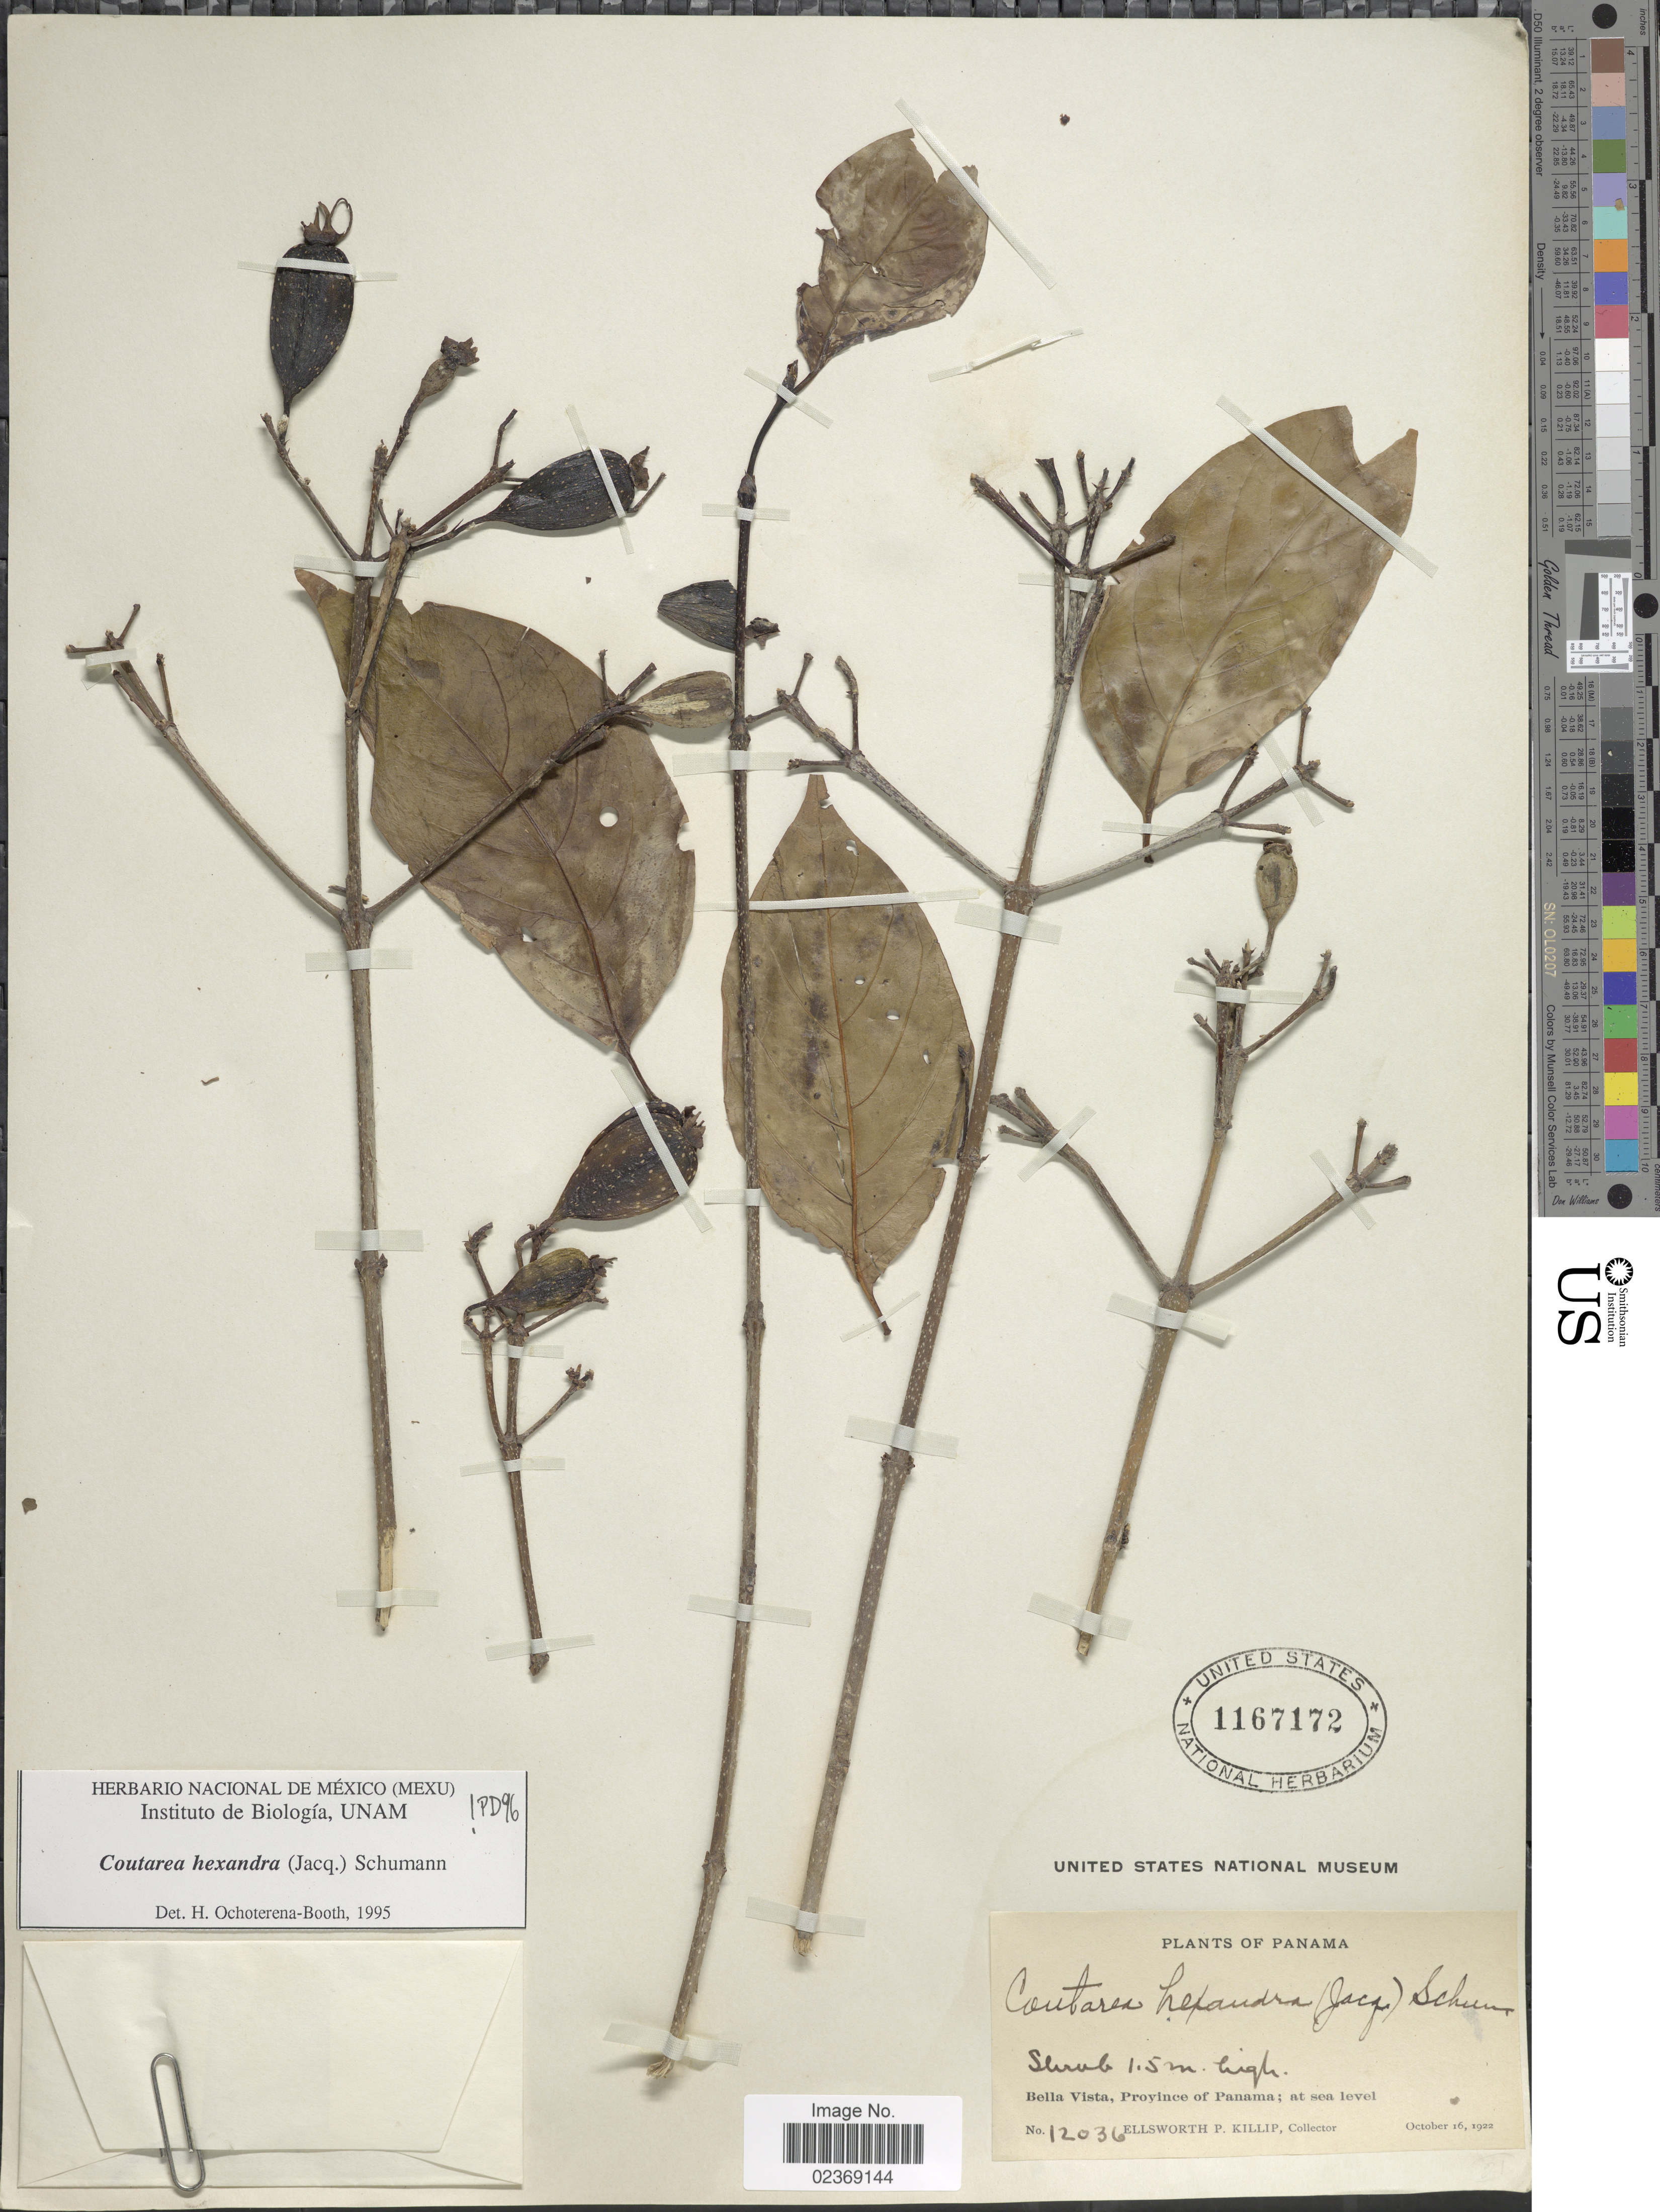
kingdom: Plantae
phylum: Tracheophyta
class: Magnoliopsida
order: Gentianales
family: Rubiaceae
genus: Coutarea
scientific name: Coutarea hexandra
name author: (Jacq.) K. Schum.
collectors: E. P. Killip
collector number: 12036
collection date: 1922-10-16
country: Panama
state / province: Panamá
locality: Bella Vista, Province of Panama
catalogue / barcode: US 1167172